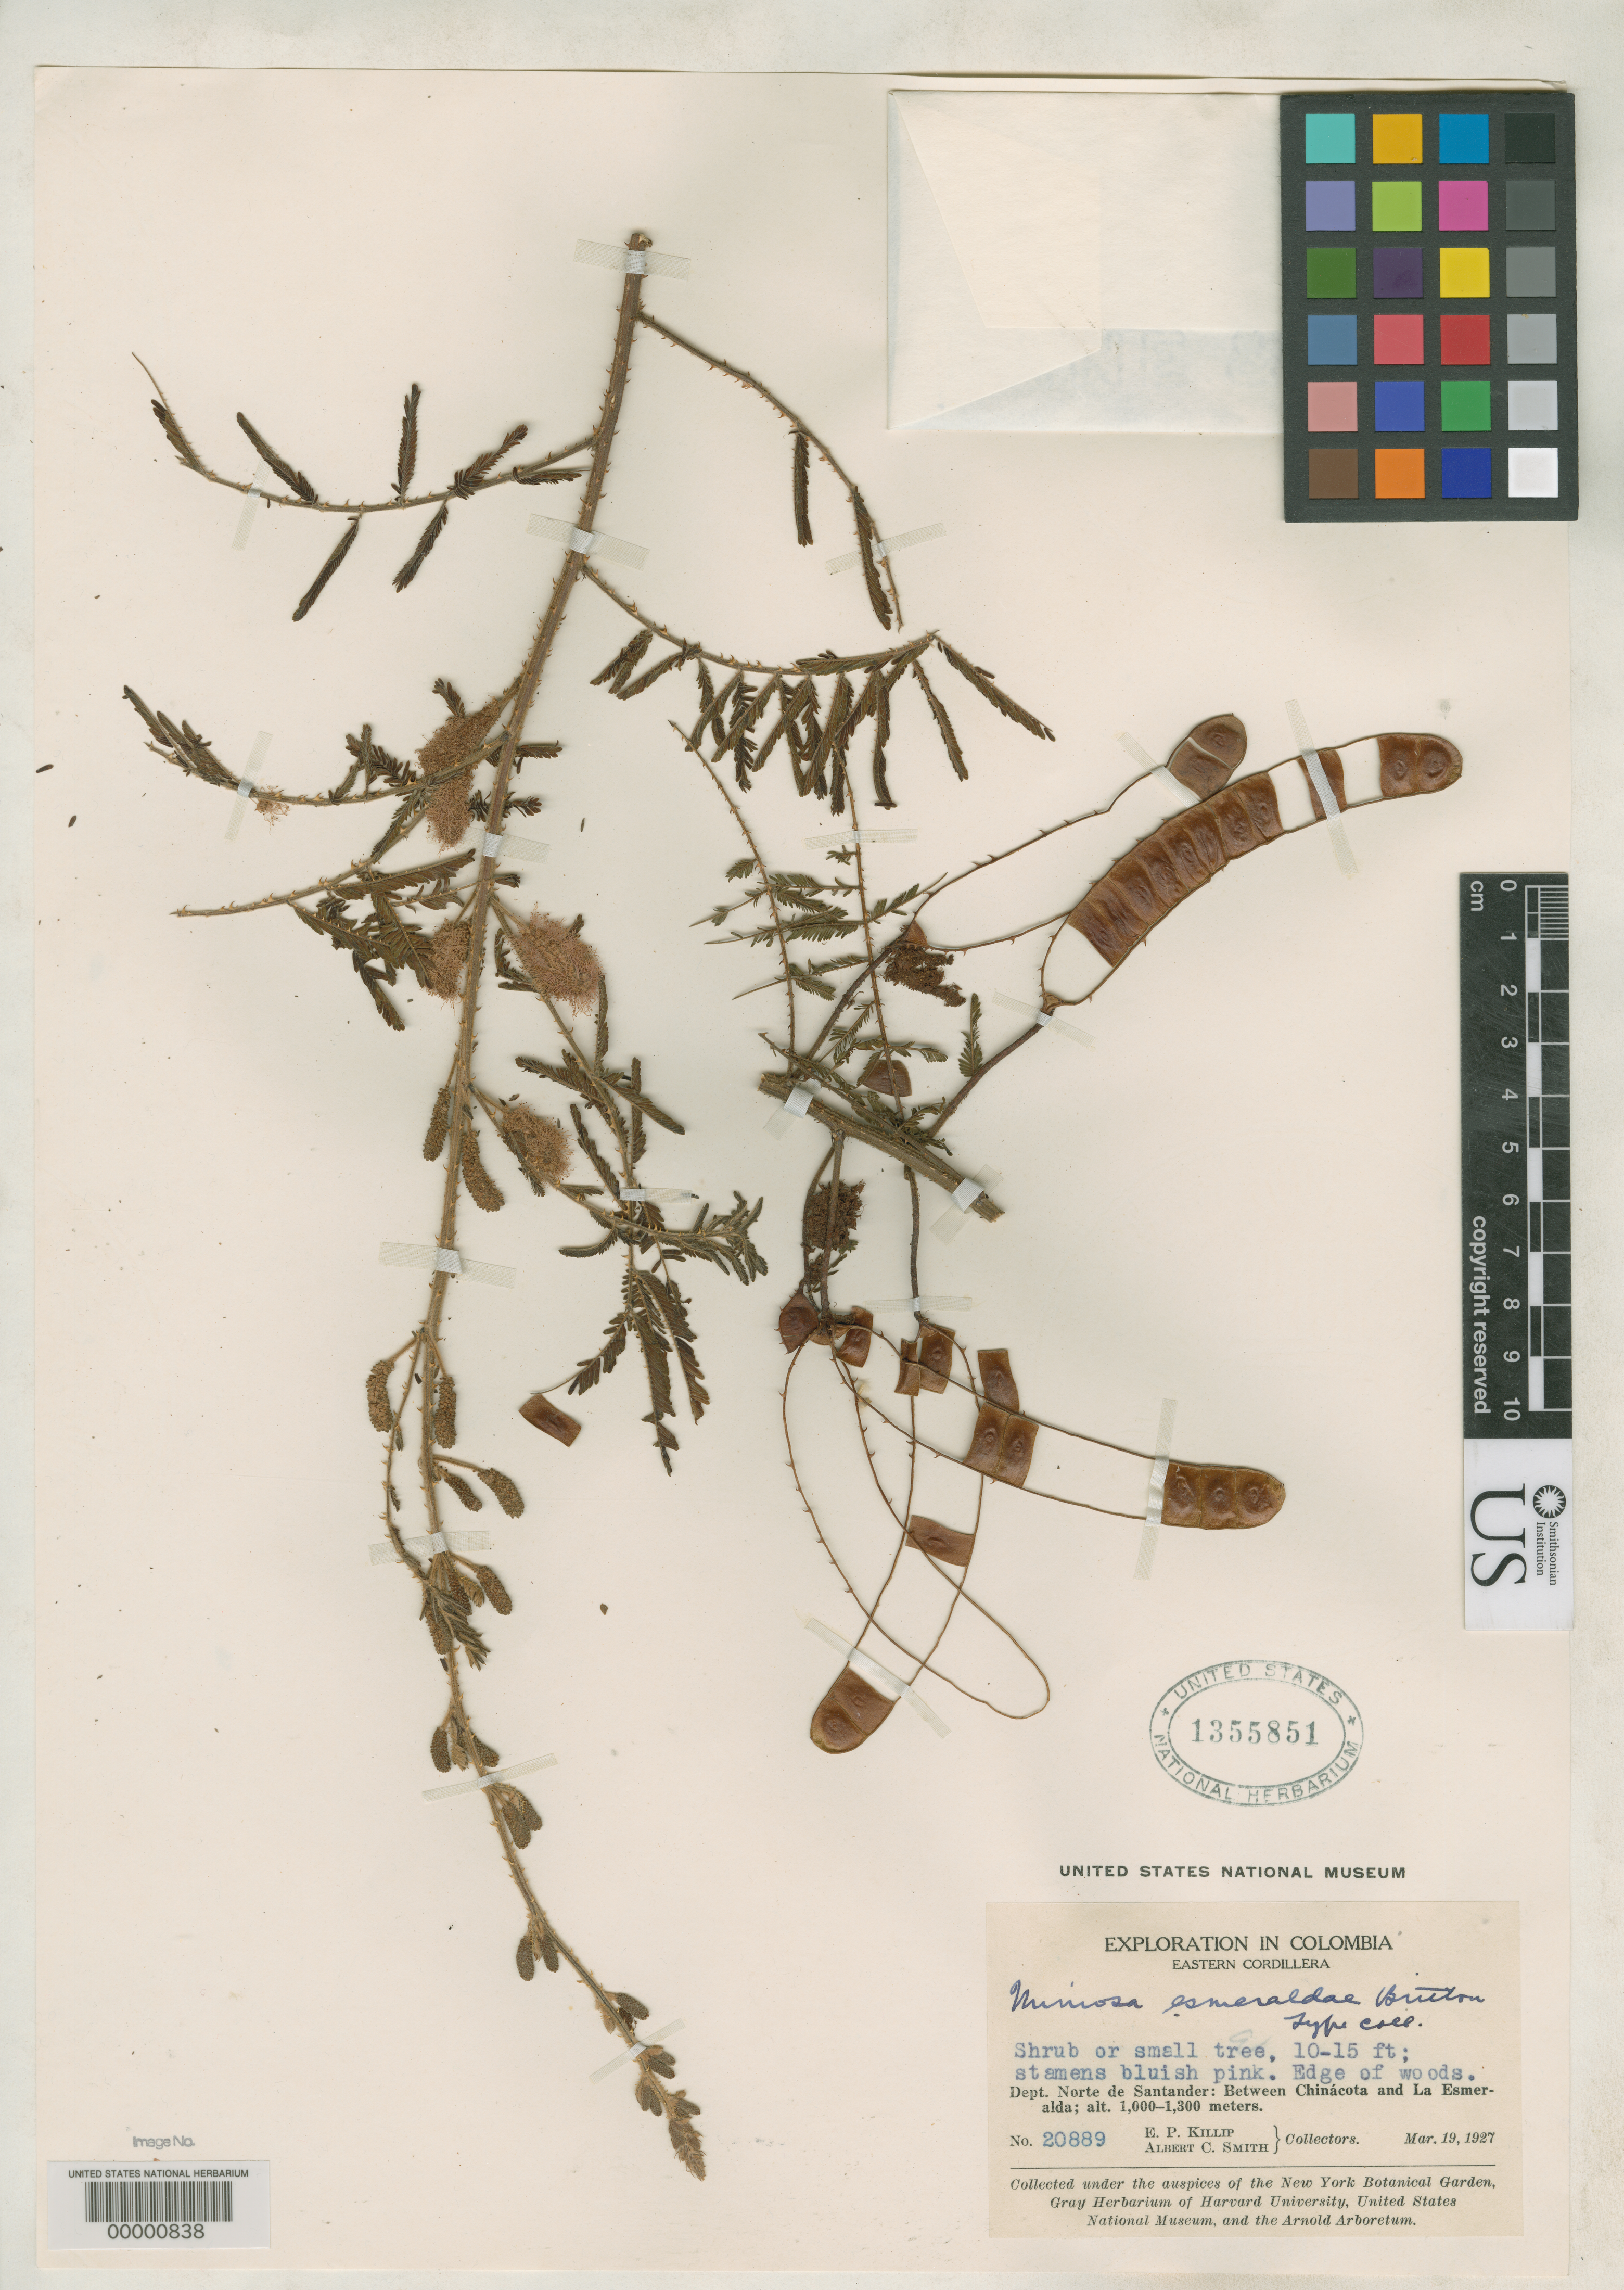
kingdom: Plantae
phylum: Tracheophyta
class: Magnoliopsida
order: Fabales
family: Fabaceae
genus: Mimosa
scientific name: Mimosa esmeraldae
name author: Britton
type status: Isotype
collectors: E. P. Killip & A. C. Smith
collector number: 20889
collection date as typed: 19 Mar 1927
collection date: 1927-03-19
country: Colombia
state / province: Norte de Santander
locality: Between China Cota and La Esmeralda.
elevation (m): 1000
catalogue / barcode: US 1355851